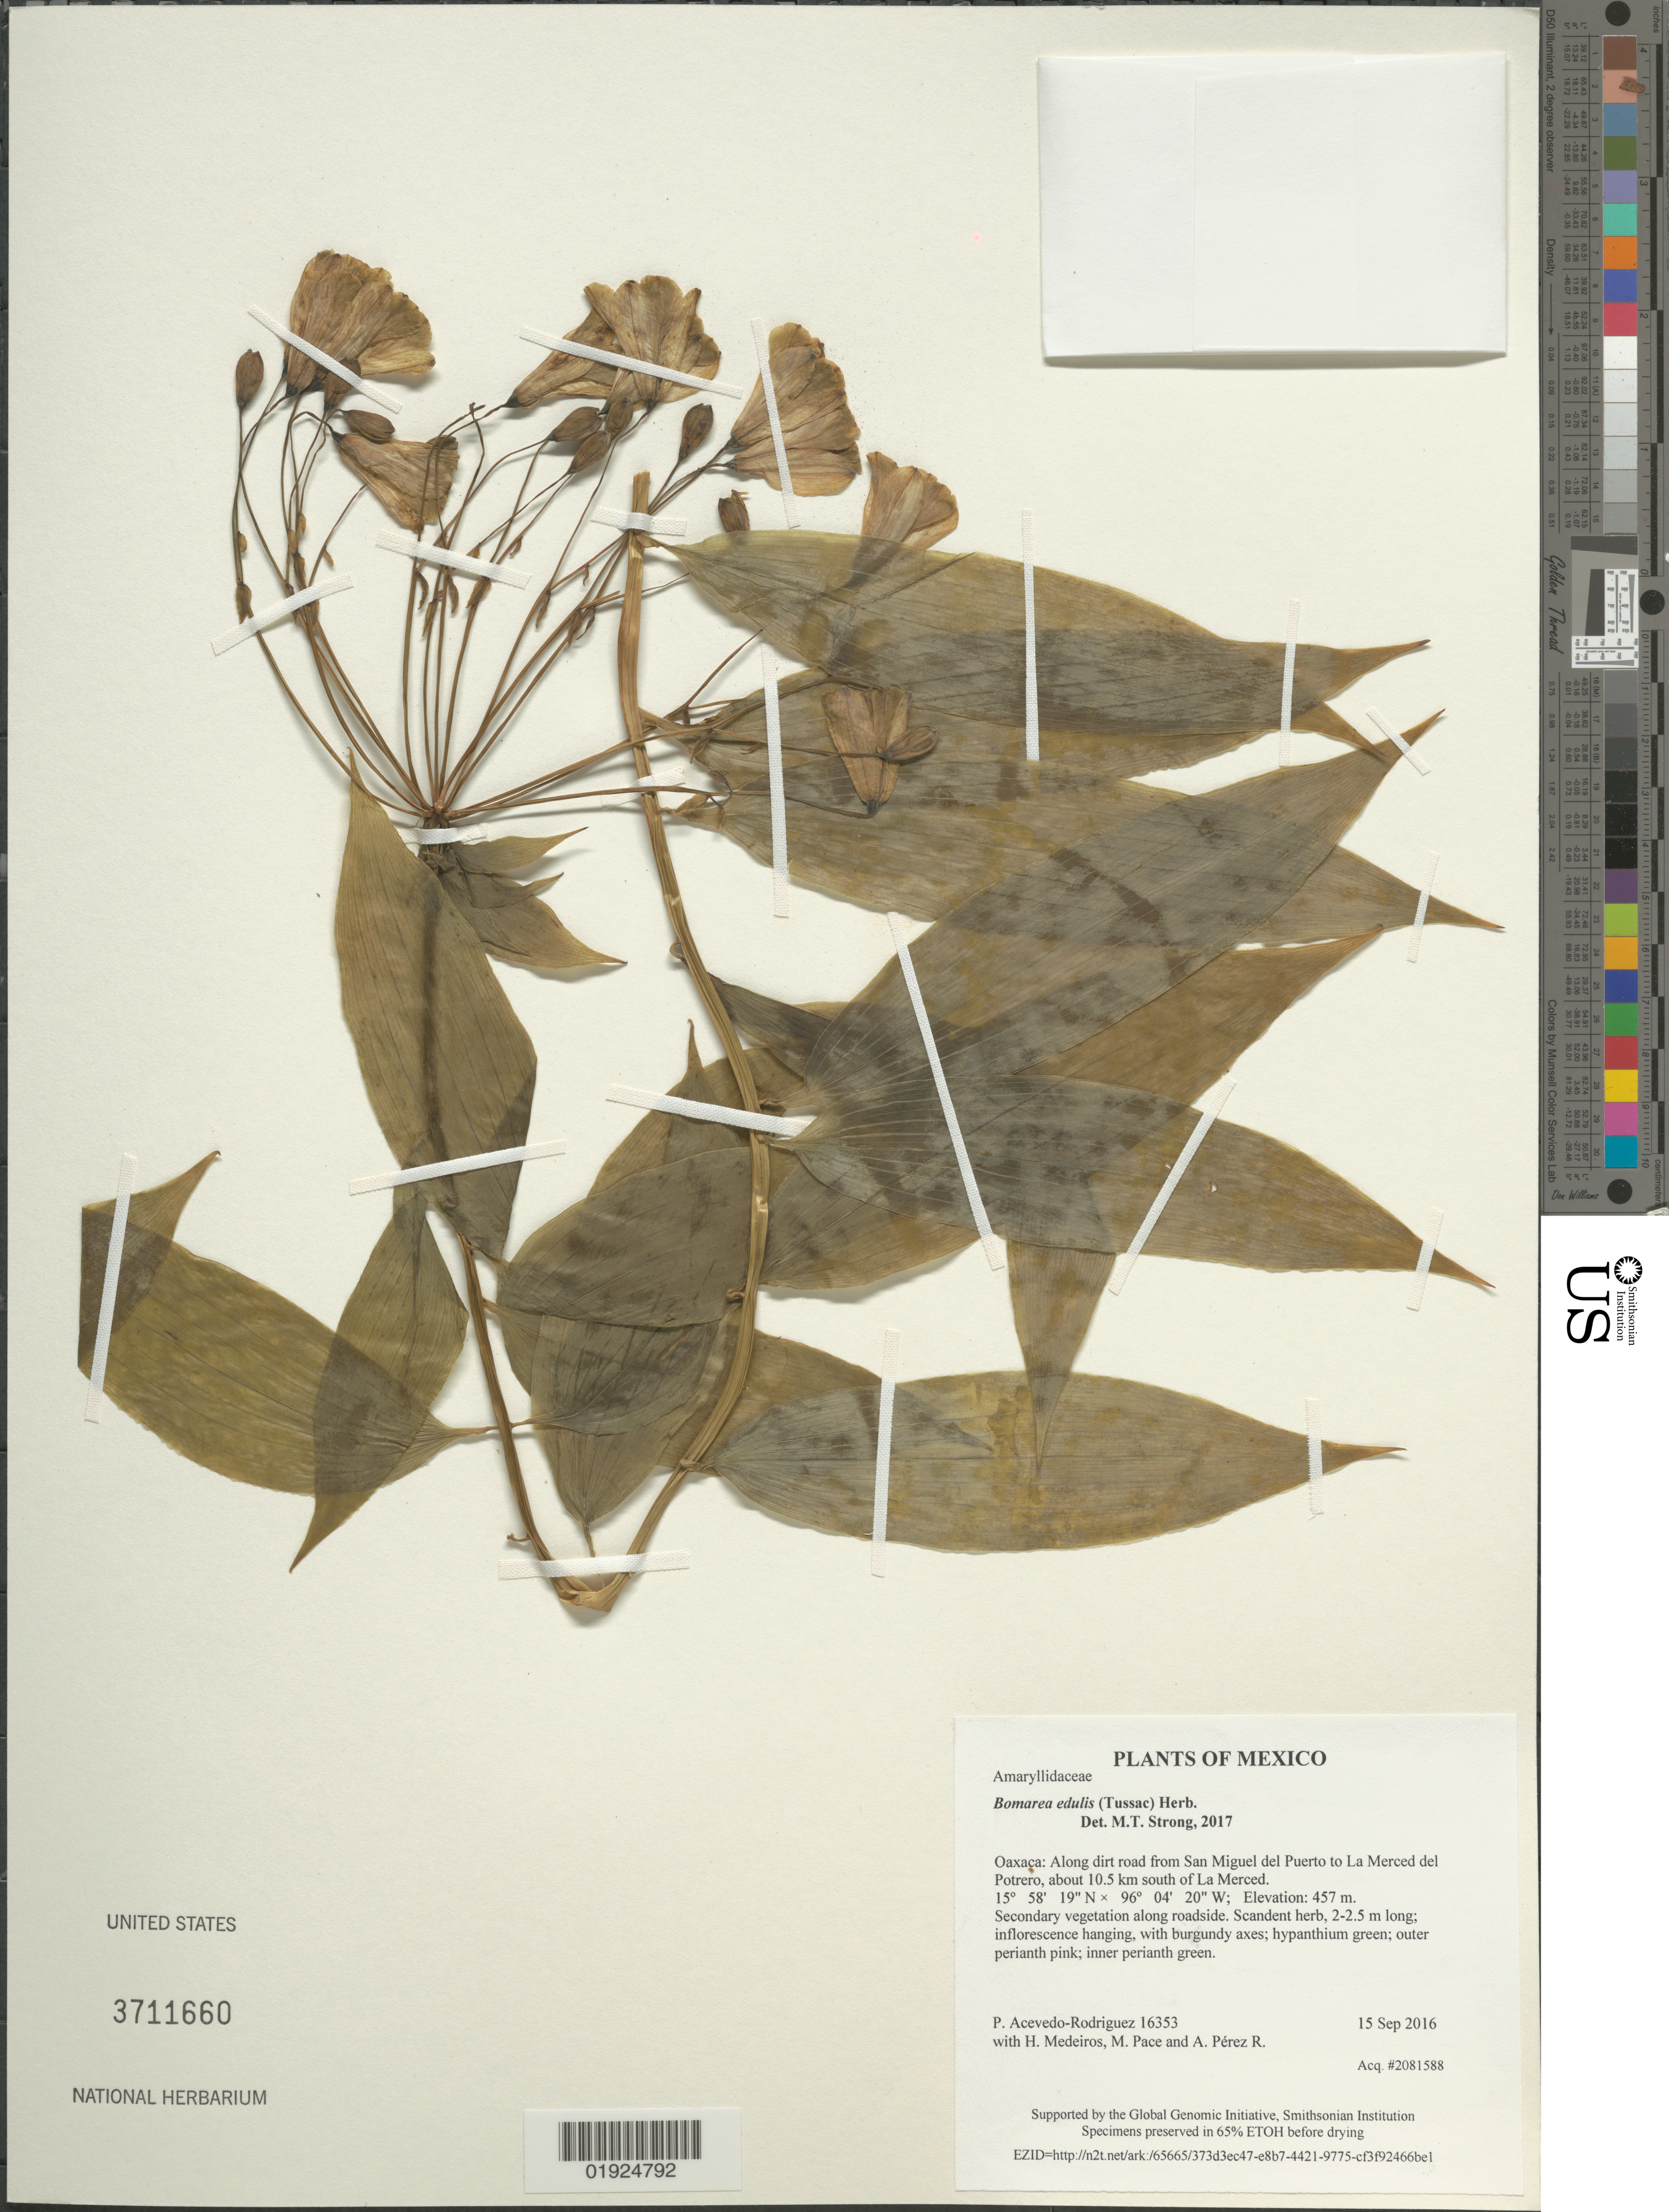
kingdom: Plantae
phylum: Tracheophyta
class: Liliopsida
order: Liliales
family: Alstroemeriaceae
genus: Bomarea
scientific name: Bomarea edulis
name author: (Tussac) Herb.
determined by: Strong, M. T., (US), Smithsonian Institution - National Museum of Natural History (UNITED STATES)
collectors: P. Acevedo-Rodr., H. Medeiros, M. R. Pace & A. Pérez R.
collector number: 16353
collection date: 2016-09-15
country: Mexico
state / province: Oaxaca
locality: Along dirt road from San Miguel del Puerto to La Merced del Potrero, about 10.5 km south of La Merced.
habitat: secondary vegetation along roadside.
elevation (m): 457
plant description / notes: US, NY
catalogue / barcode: US 3711660